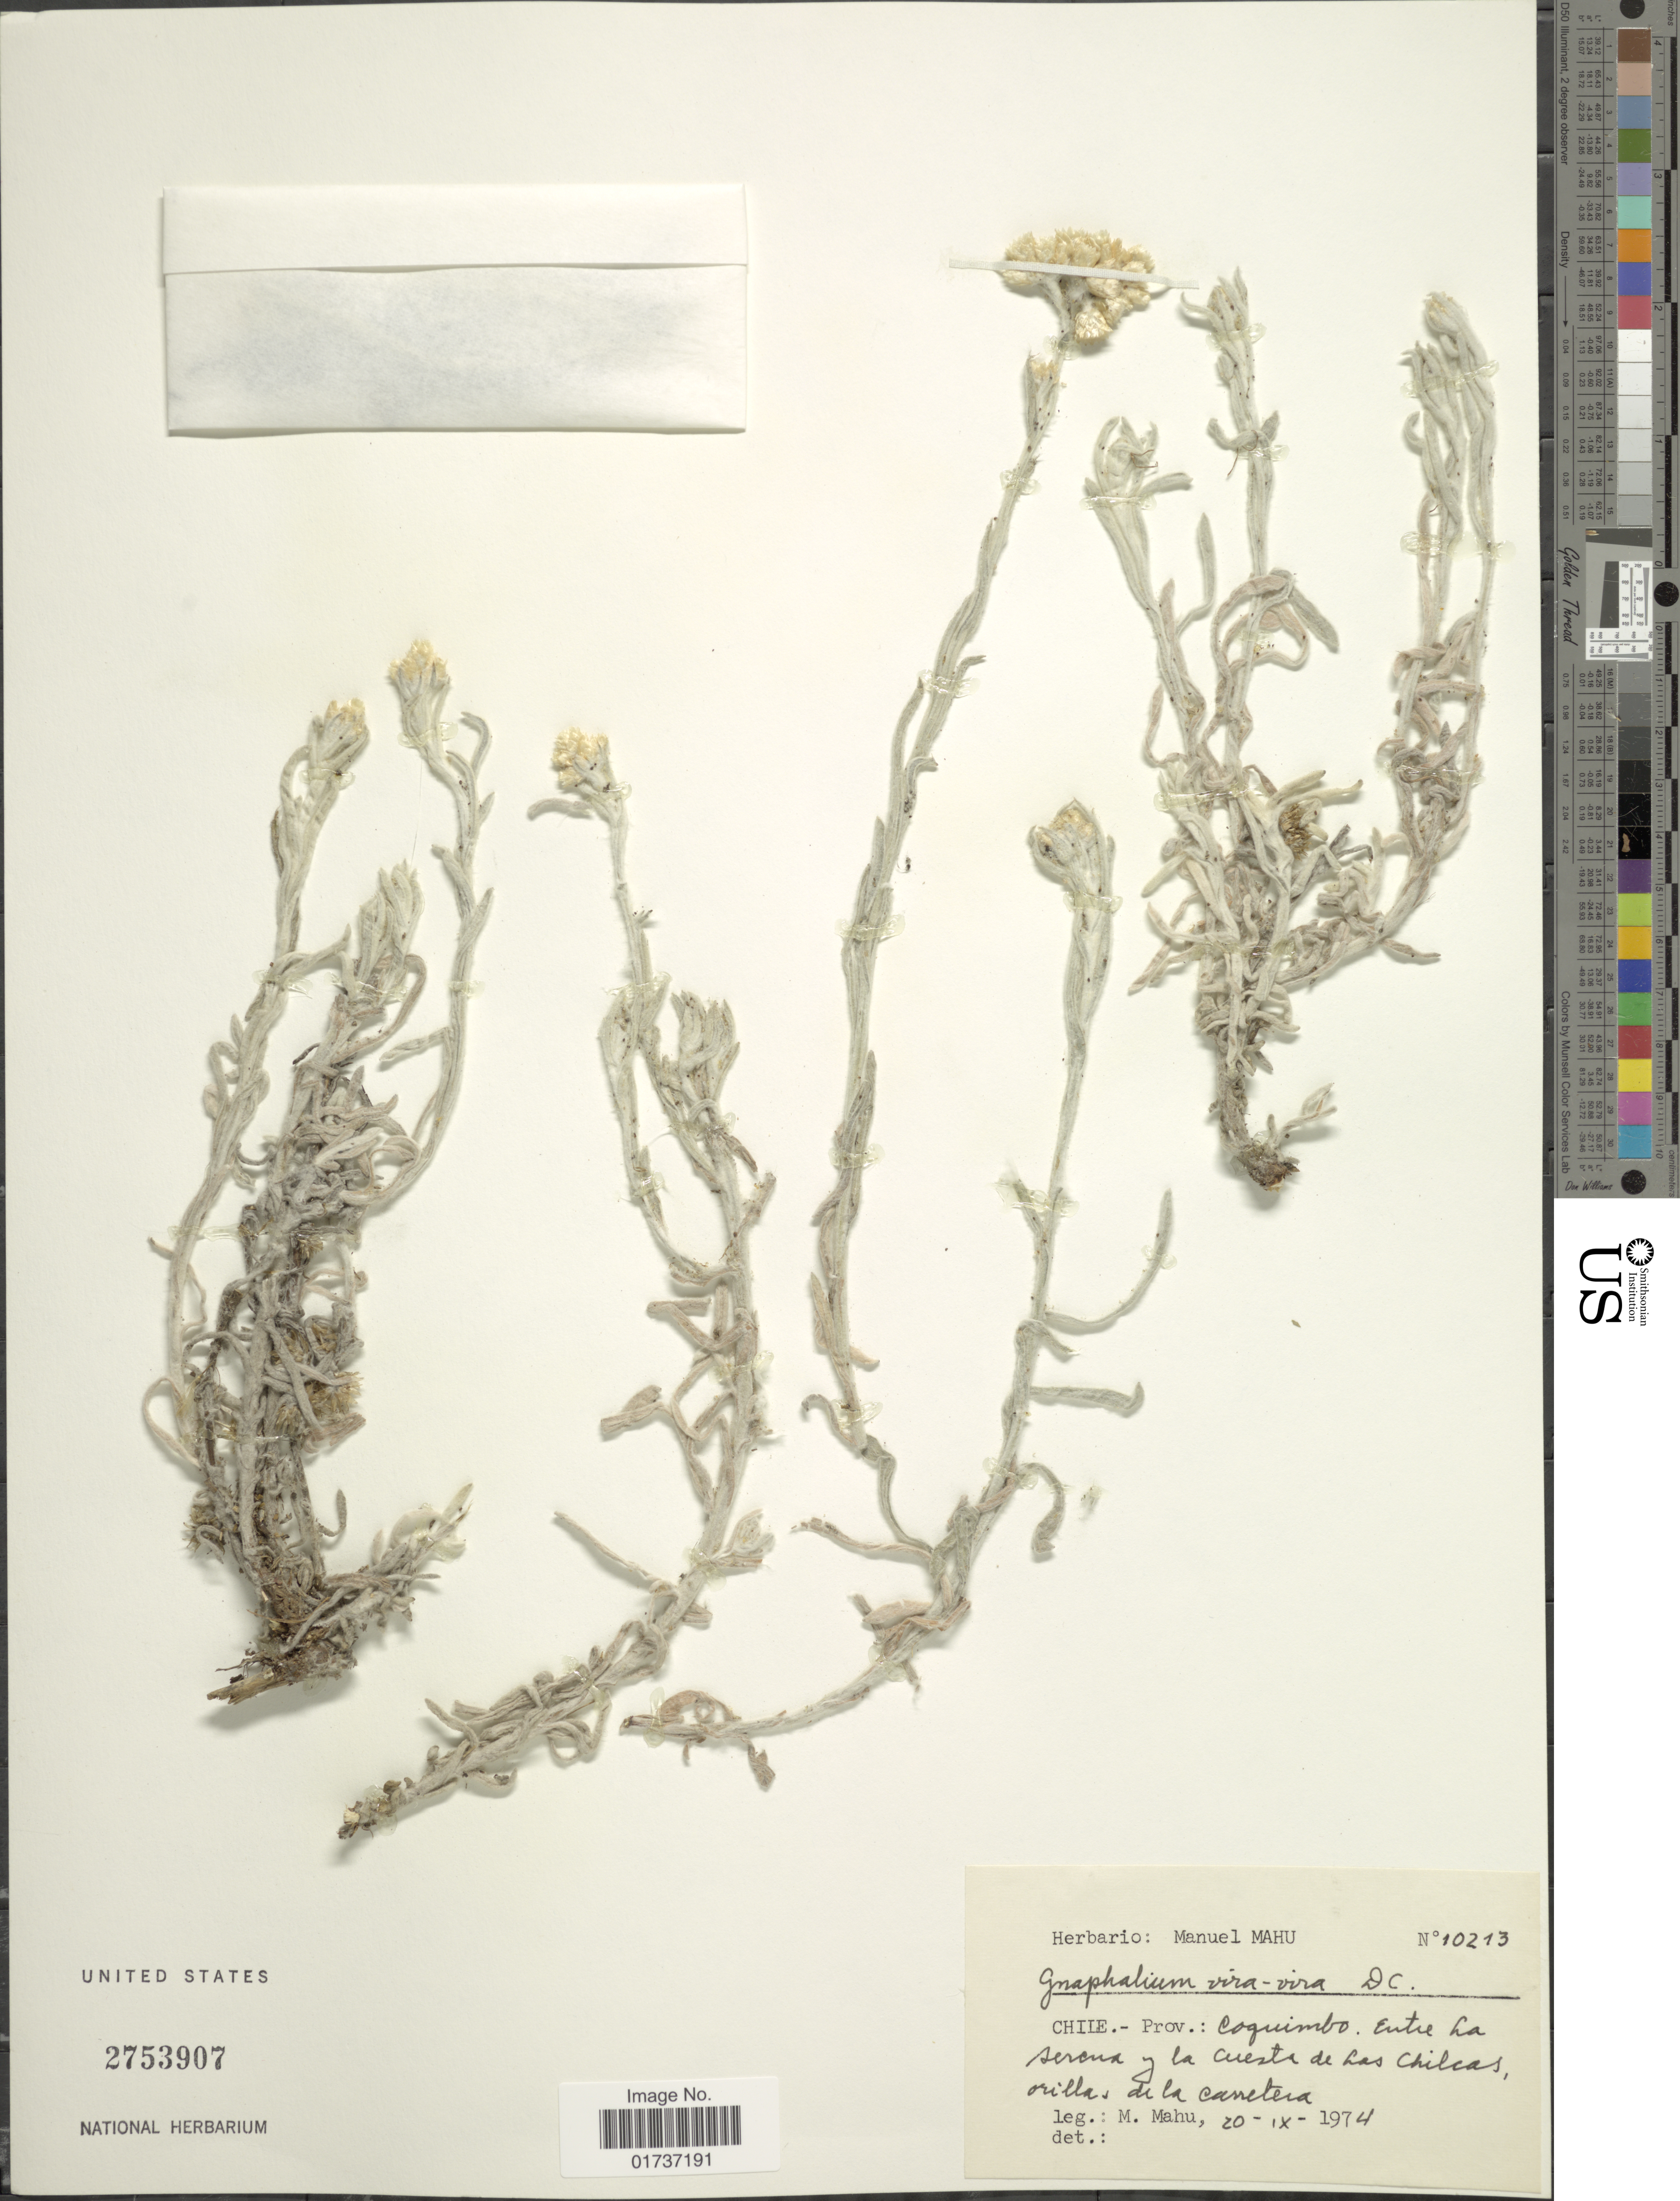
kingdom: Plantae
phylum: Tracheophyta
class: Magnoliopsida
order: Asterales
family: Asteraceae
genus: Gnaphalium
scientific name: Gnaphalium vira-vira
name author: Molina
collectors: M. Mahu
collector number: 10213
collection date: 1974-09-20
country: Chile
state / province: Coquimbo (IV)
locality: Entre La seona y la Cuesta de Las Chilas, orilla, de la carretera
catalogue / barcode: US 2753907